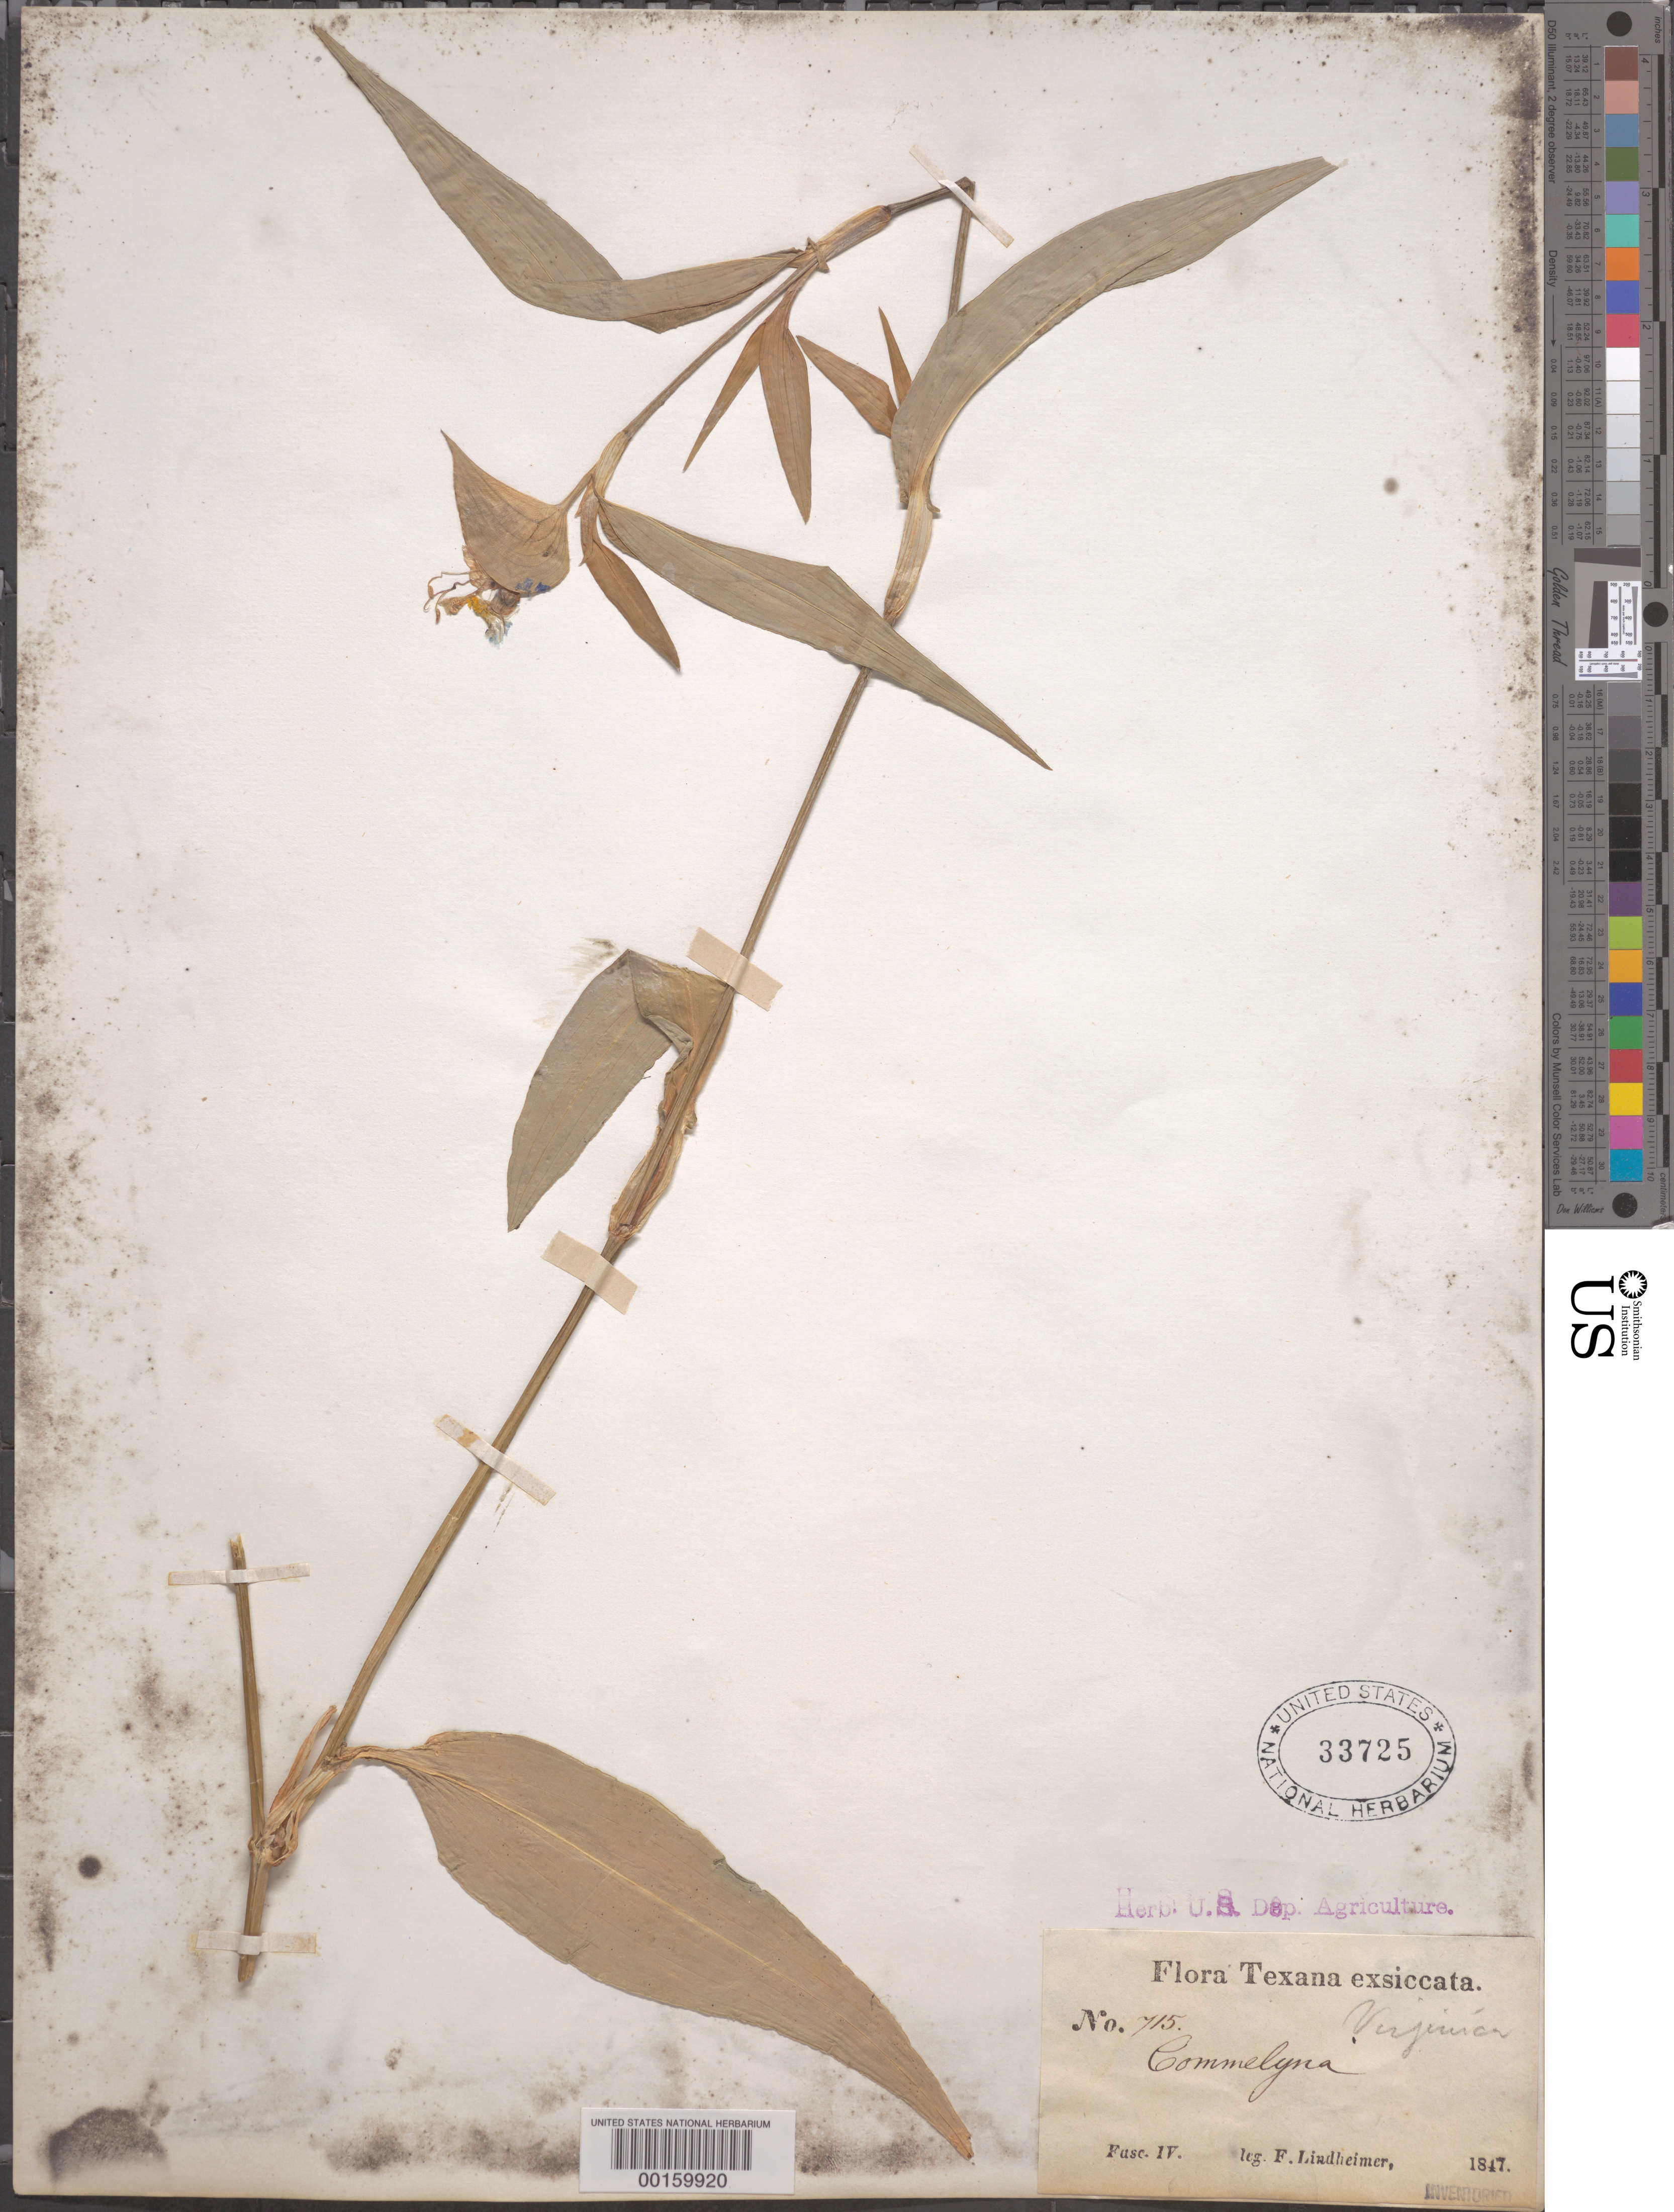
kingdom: Plantae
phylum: Tracheophyta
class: Liliopsida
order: Commelinales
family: Commelinaceae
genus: Commelina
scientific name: Commelina erecta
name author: L.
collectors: F. J. Lindheimer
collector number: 715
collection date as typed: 1847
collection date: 1847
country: United States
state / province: Texas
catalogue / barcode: US 33725